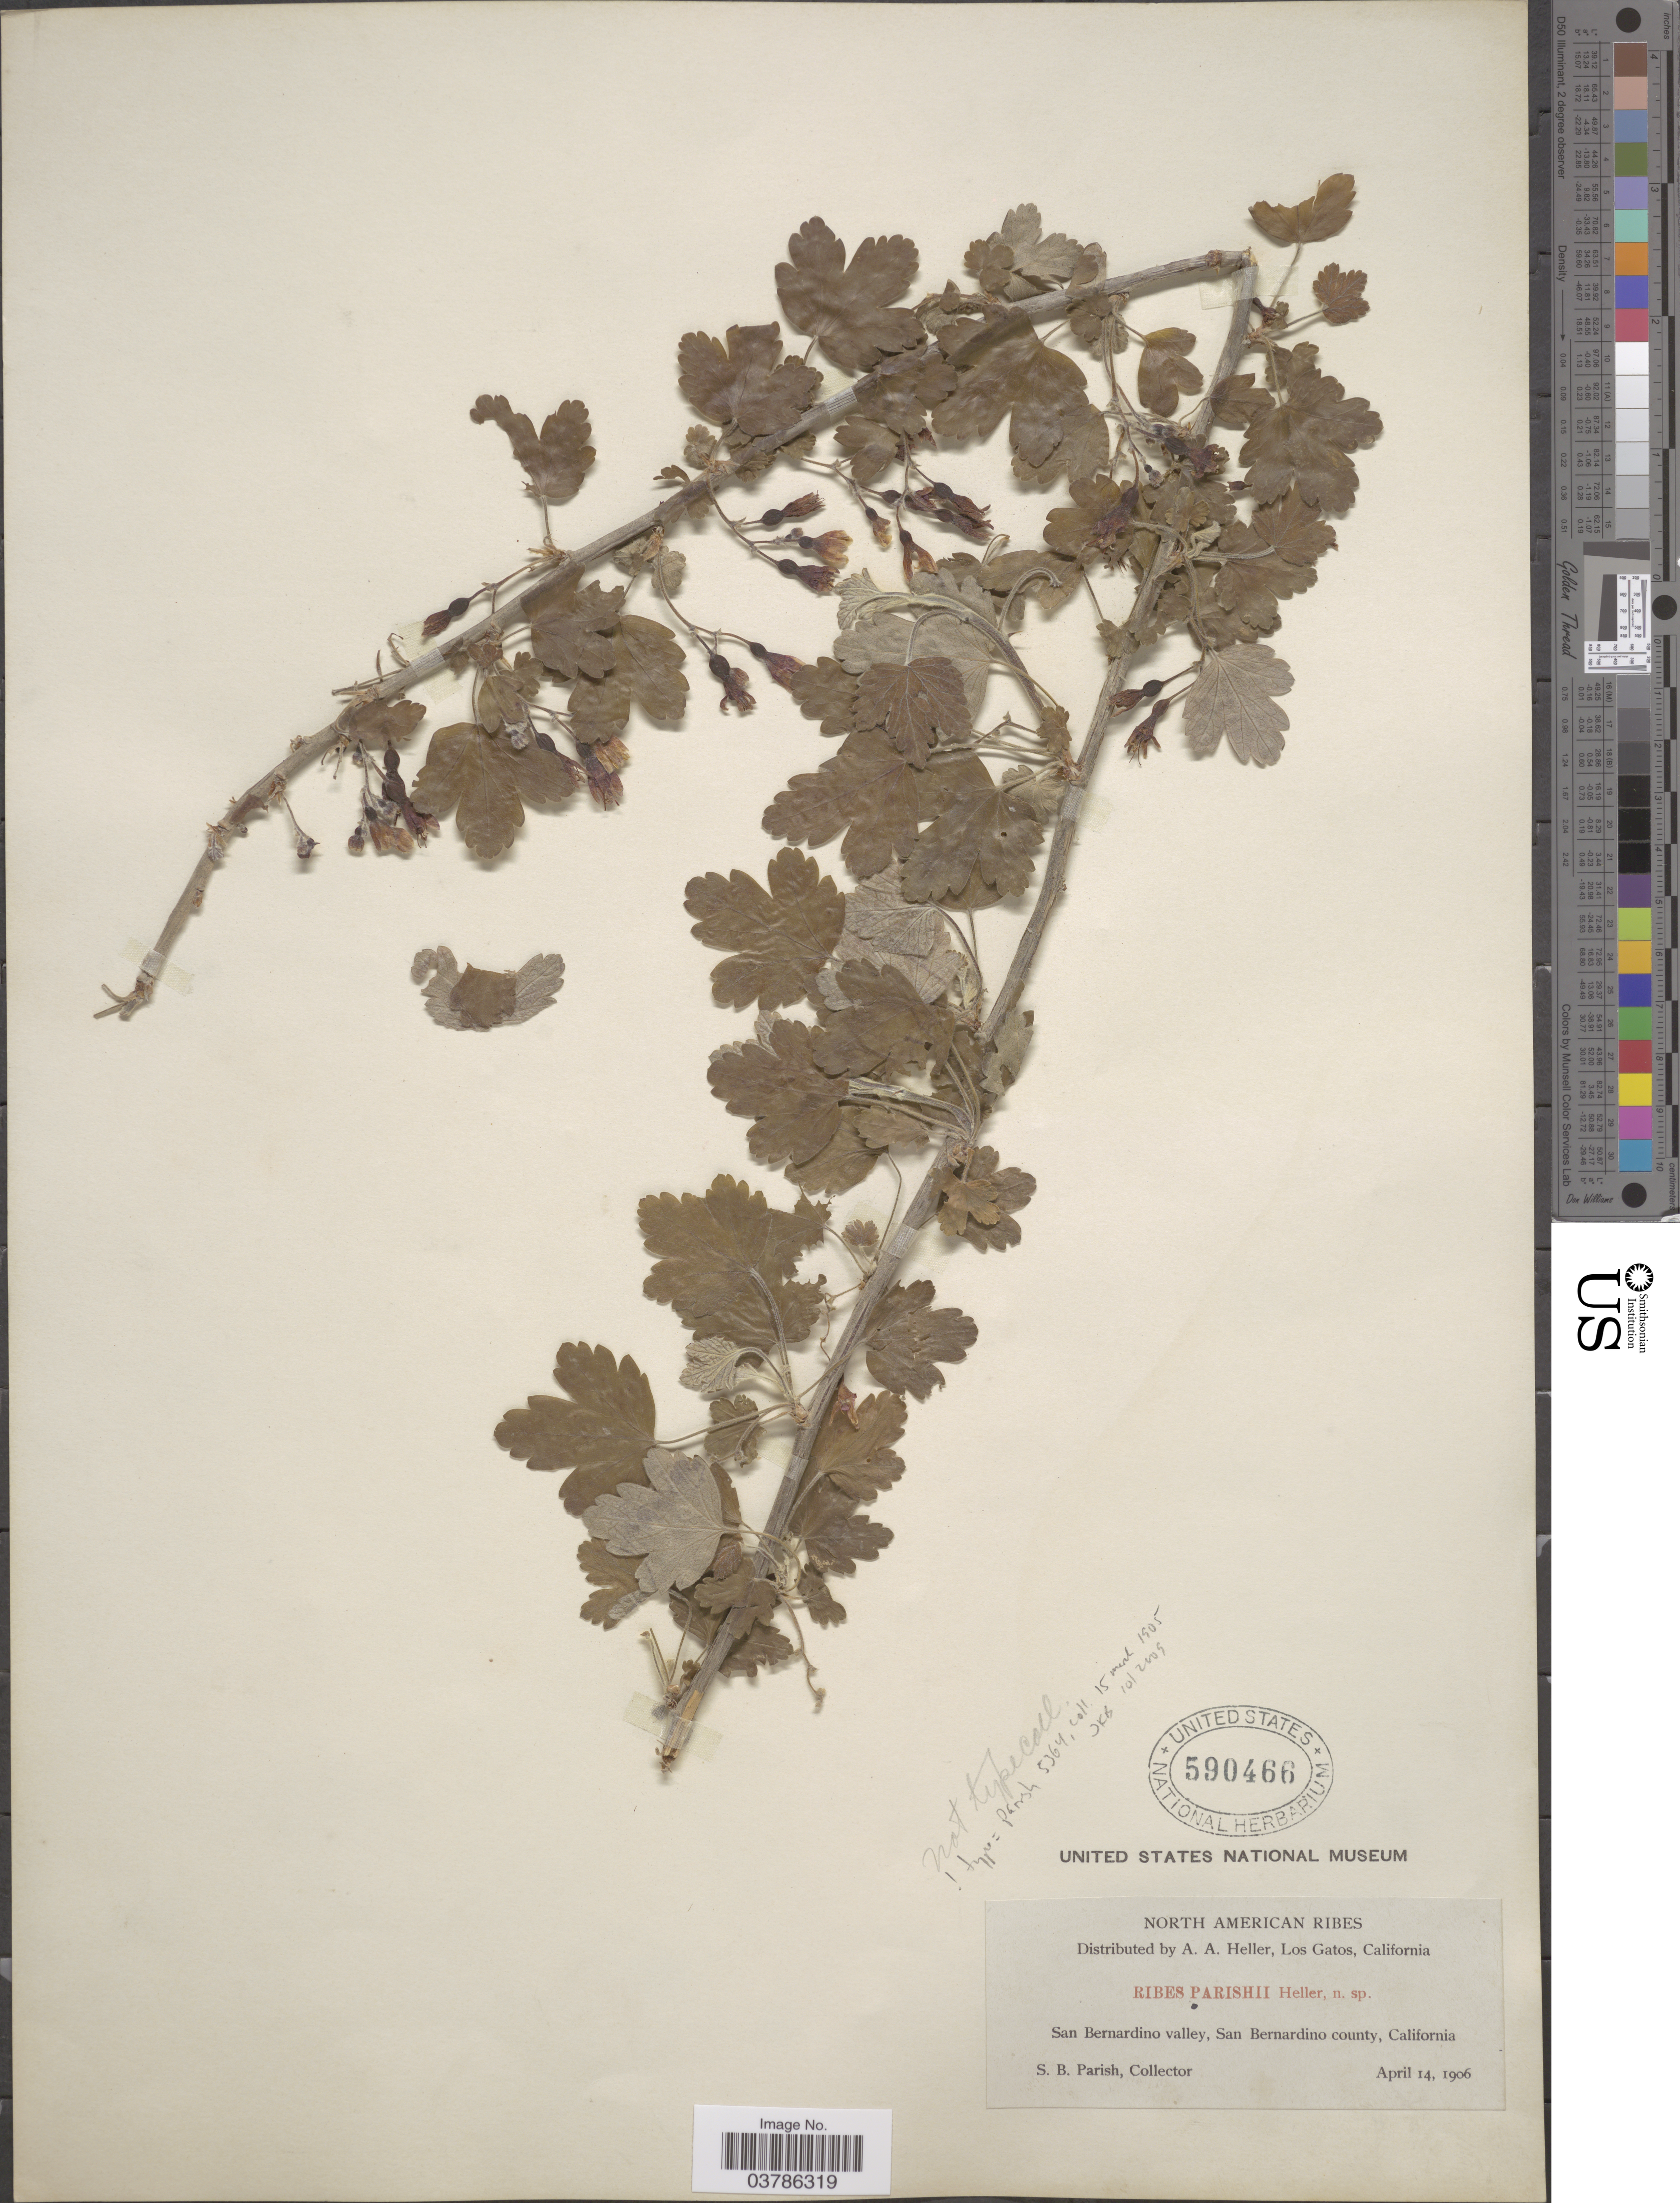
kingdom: Plantae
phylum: Tracheophyta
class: Magnoliopsida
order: Saxifragales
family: Grossulariaceae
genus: Ribes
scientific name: Ribes divaricatum var. parishii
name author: (A. Heller) Jeps.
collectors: S. B. Parish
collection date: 1906-04-14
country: United States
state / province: California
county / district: San Bernardino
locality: San Bernardino valley, San Bernardino county.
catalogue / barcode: US 590466